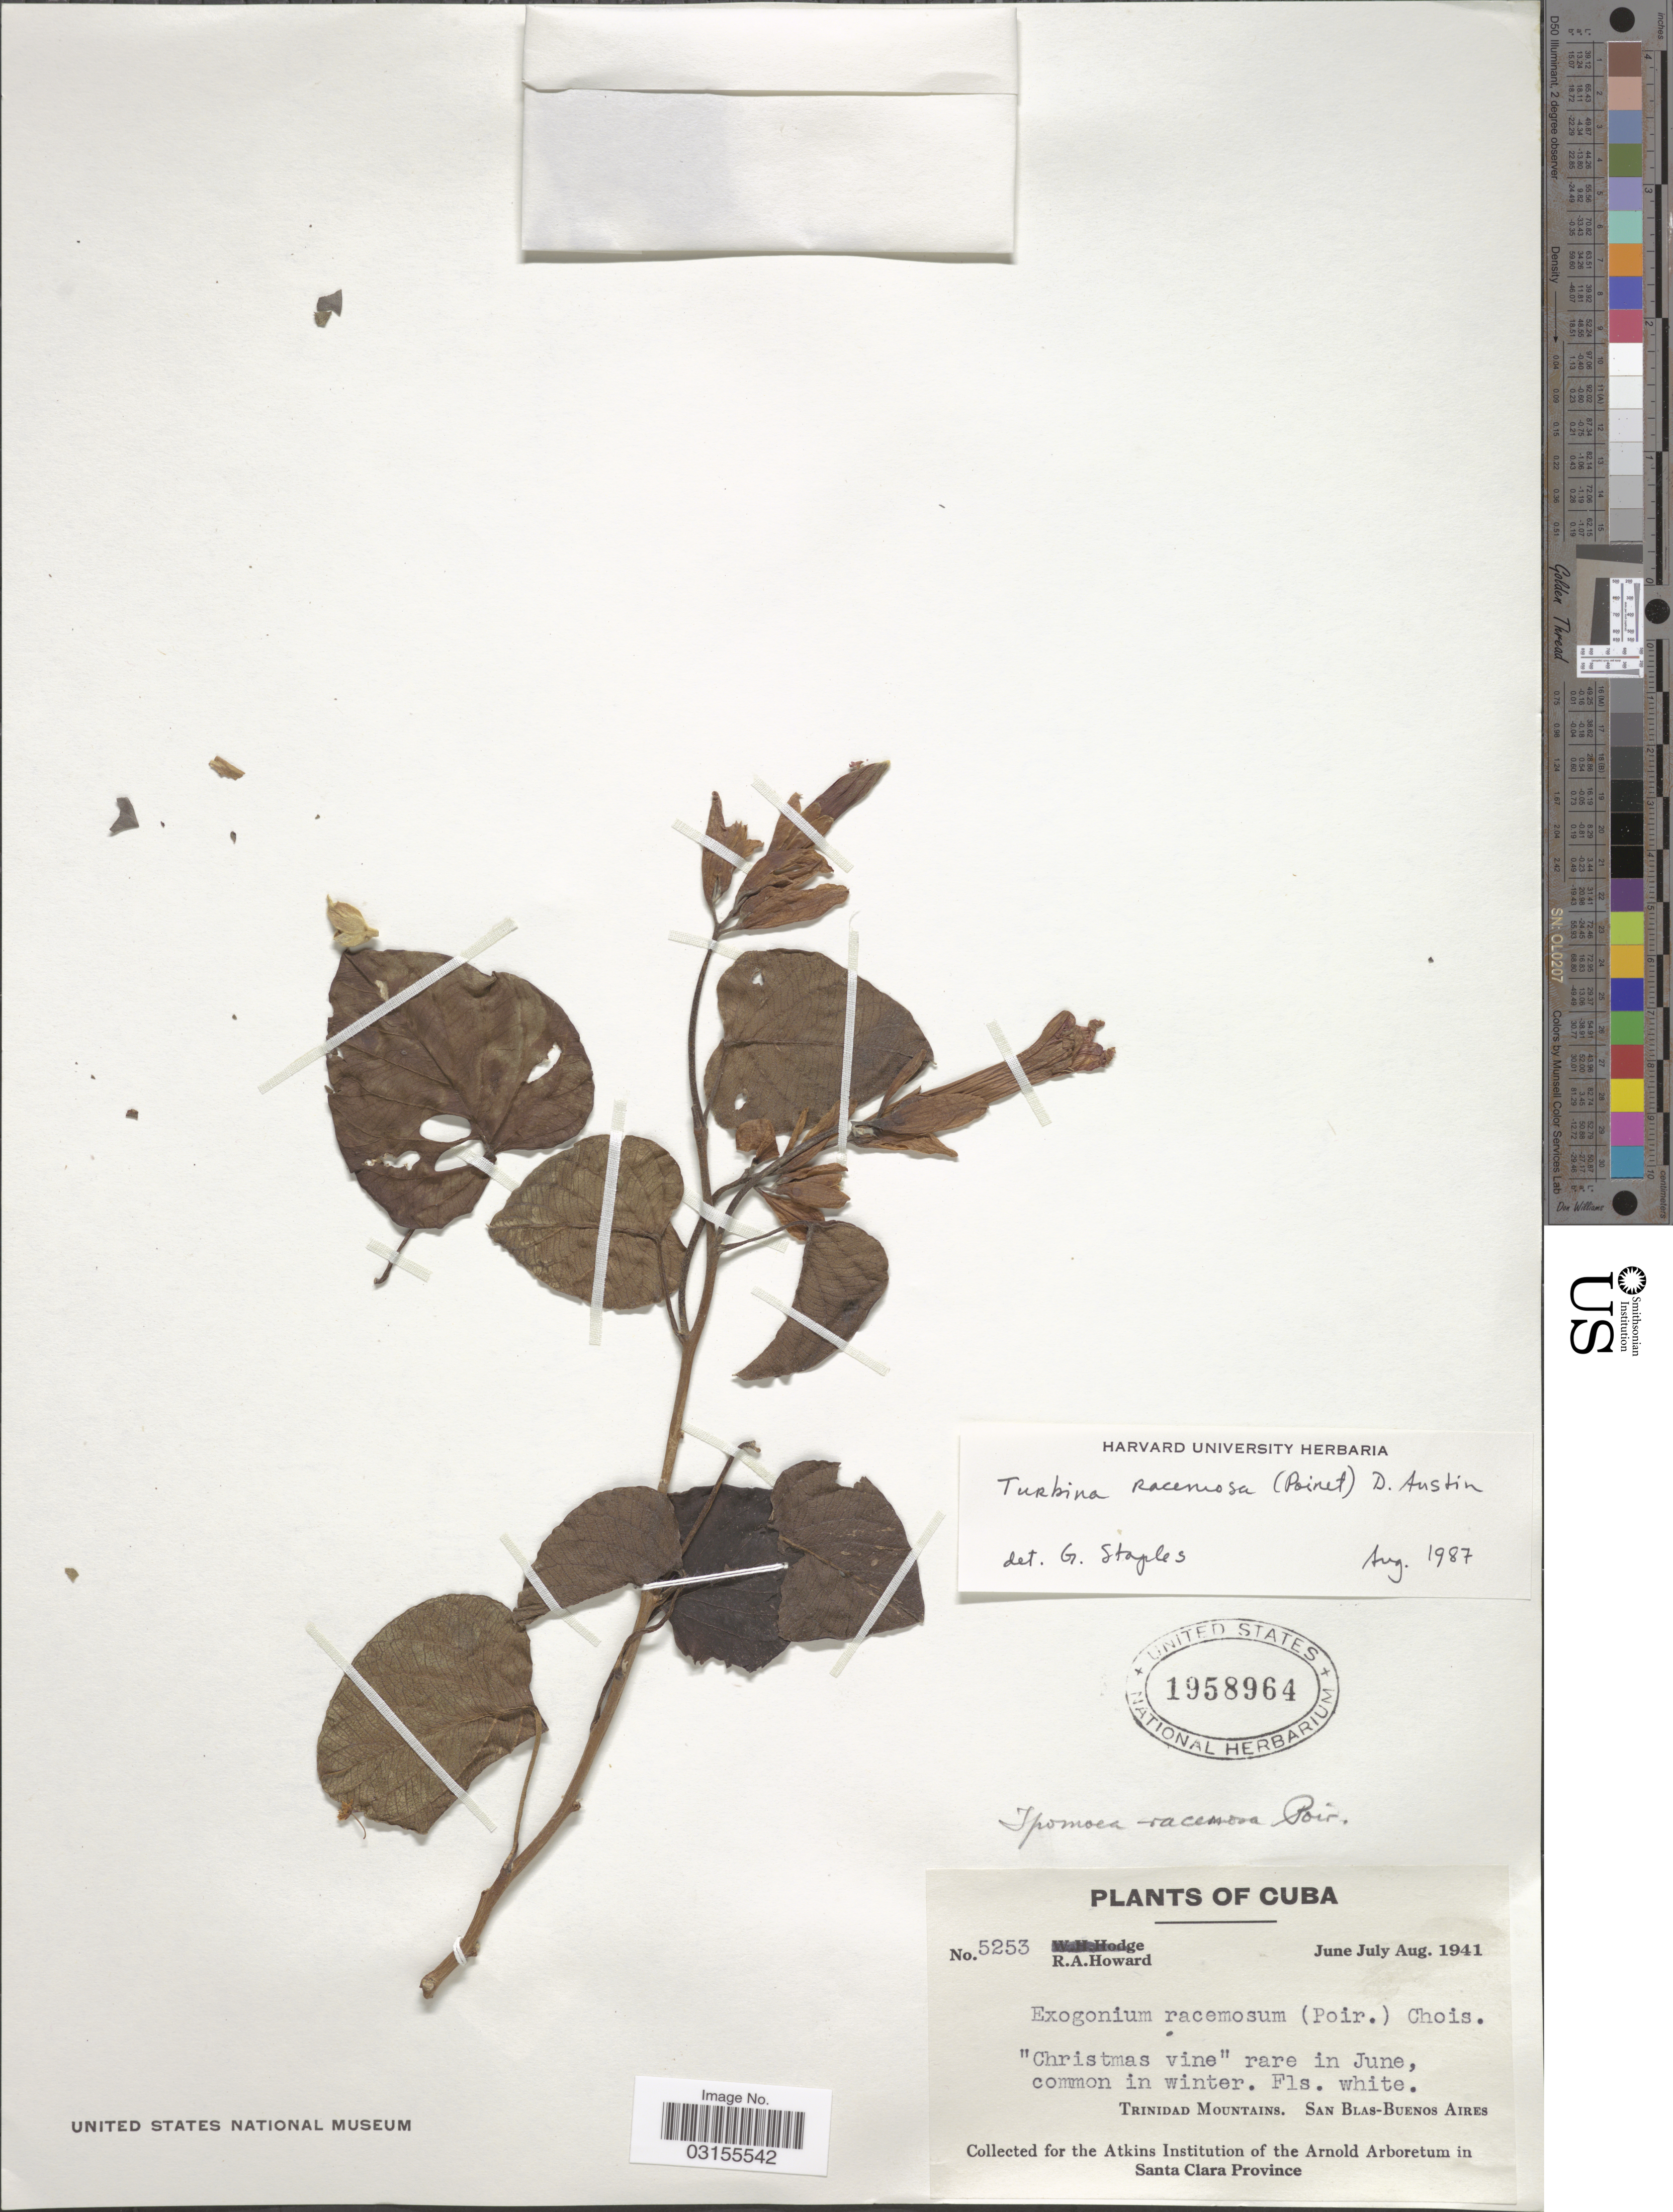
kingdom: Plantae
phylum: Tracheophyta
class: Magnoliopsida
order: Solanales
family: Convolvulaceae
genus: Turbina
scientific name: Turbina racemosa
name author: (Poir.) D.F. Austin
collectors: R. A. Howard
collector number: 5253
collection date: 1941-06/1941-08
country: Cuba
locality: Trinidad Mountains. San Blas-Buenos Aires.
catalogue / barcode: US 1958964